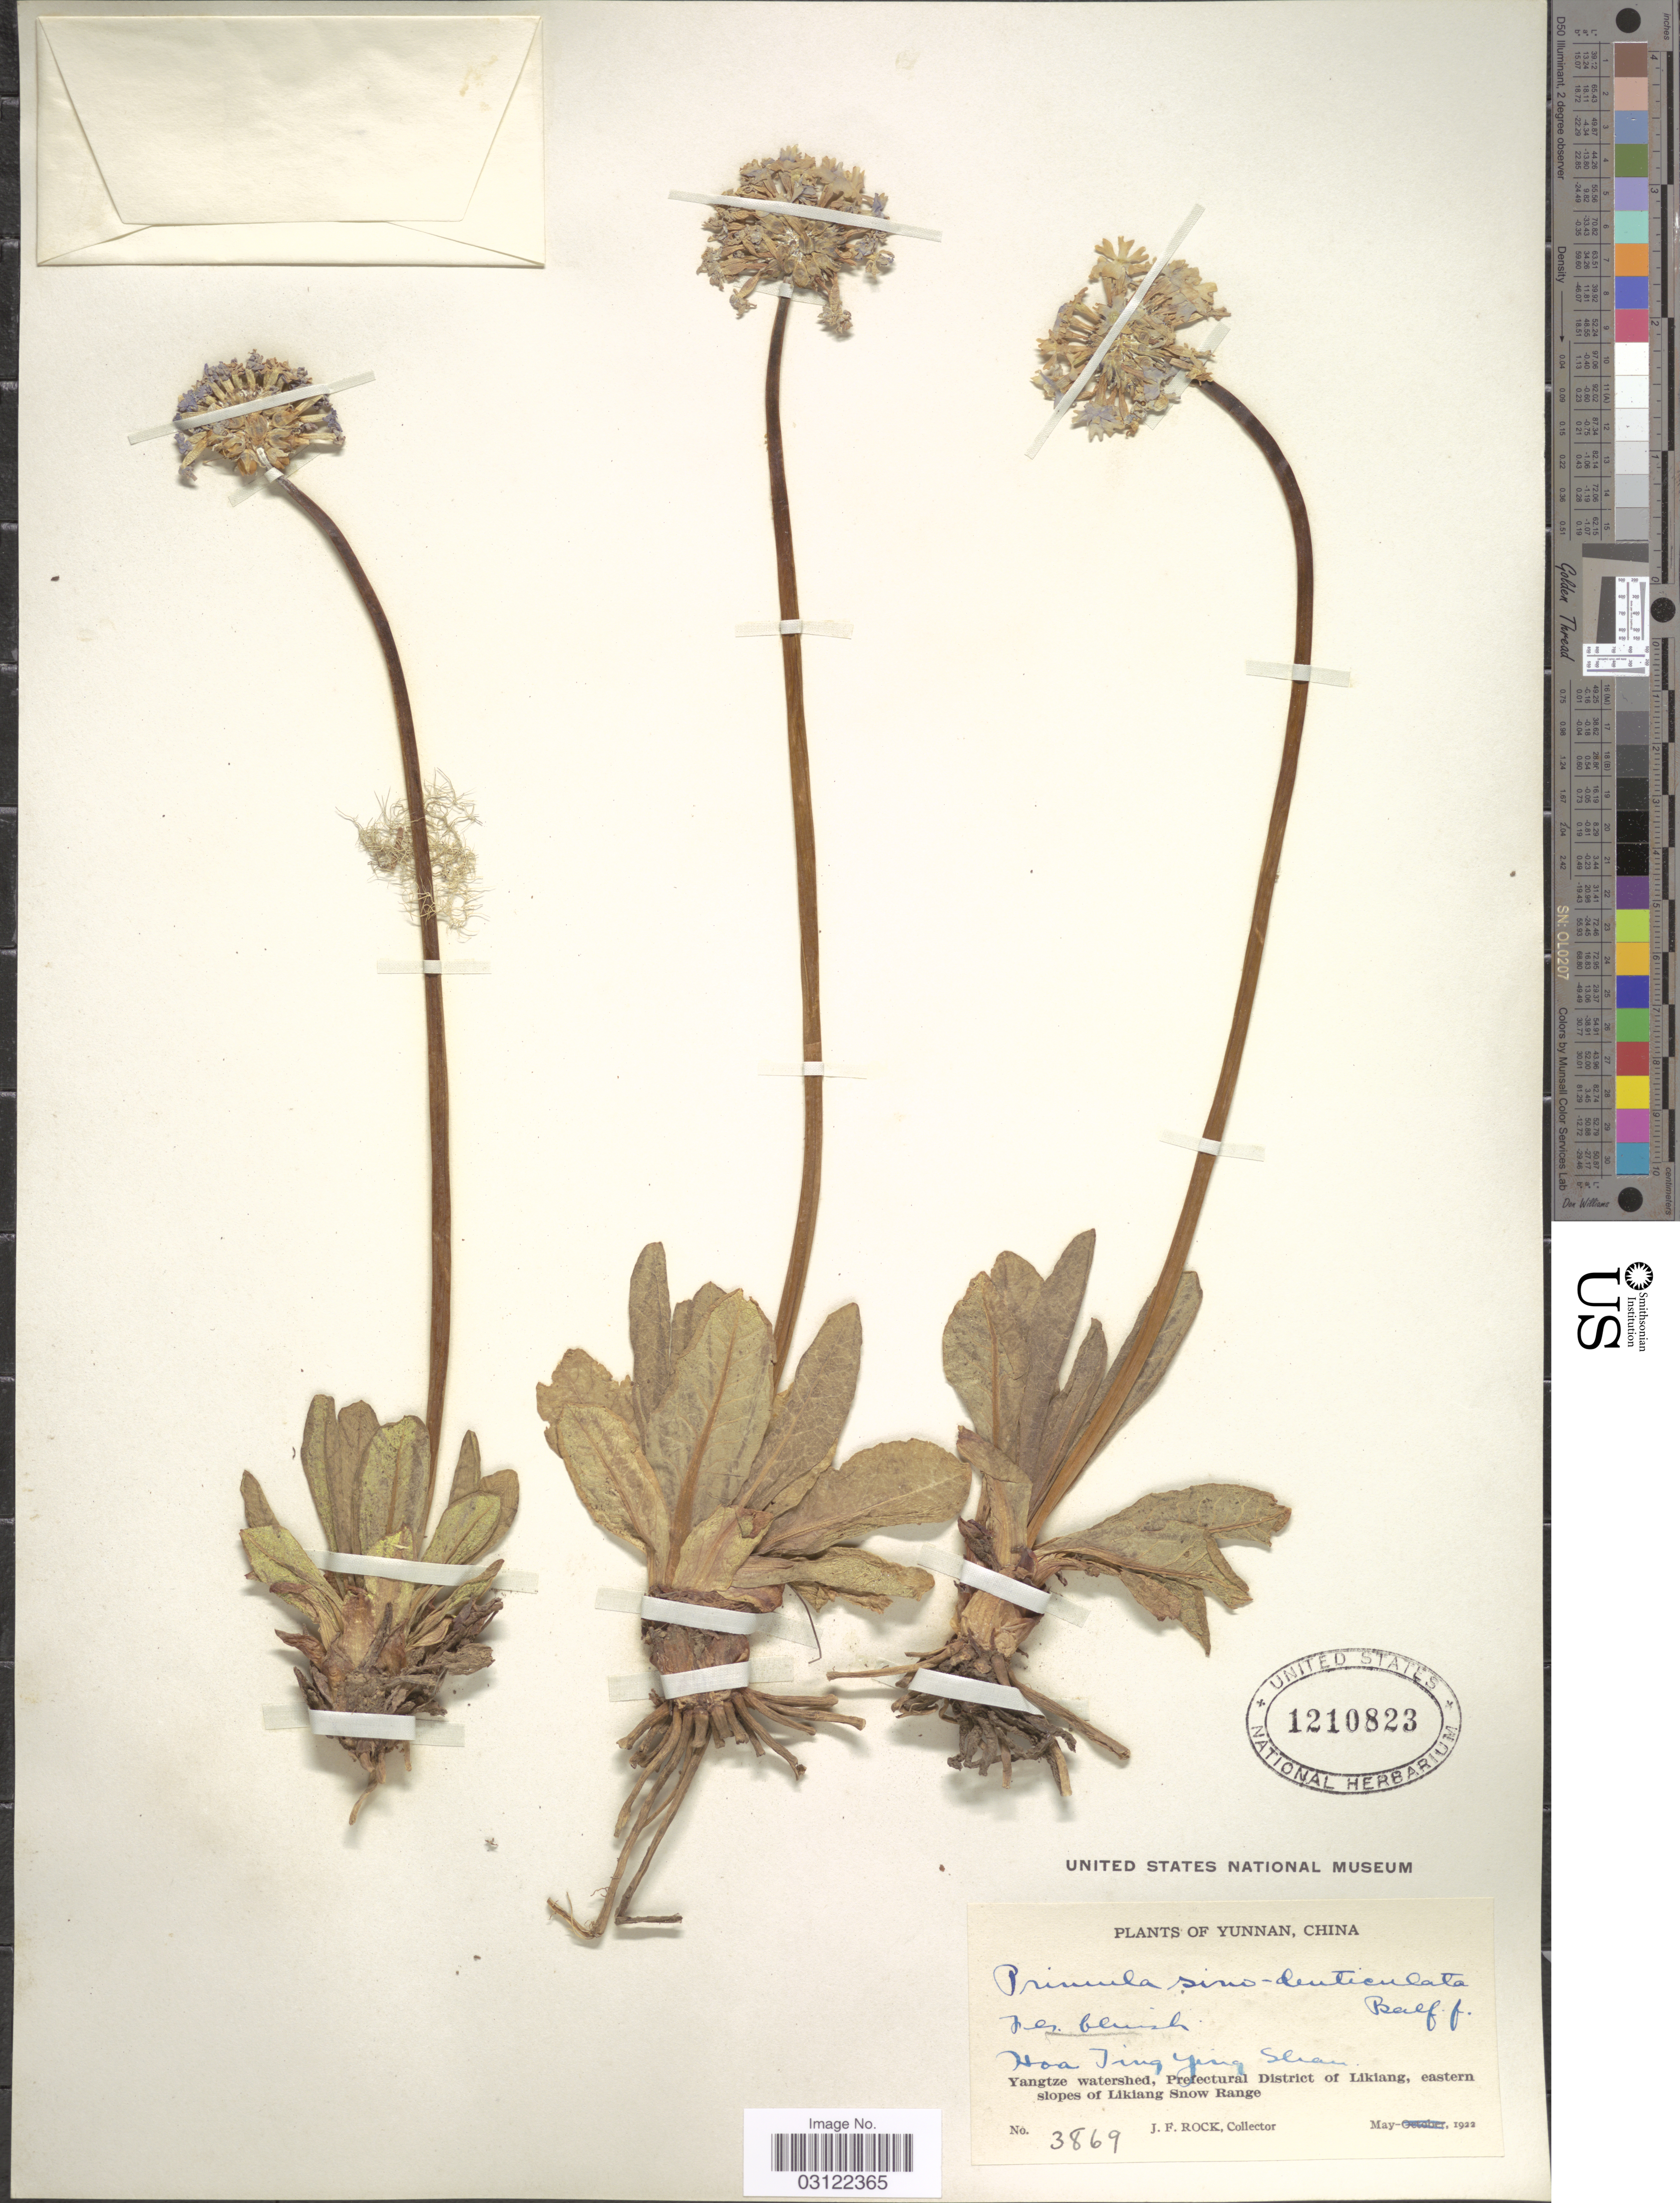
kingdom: Plantae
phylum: Tracheophyta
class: Magnoliopsida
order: Ericales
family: Primulaceae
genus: Primula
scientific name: Primula sino-denticulata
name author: Balf. f. & Forrest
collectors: J. Rock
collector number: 3869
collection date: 1922-05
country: China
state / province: Yunnan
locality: Hoa Ting Ying Shan. Yangtze watershed, Prefectural District of Likiang, eastern slopes of Likiang Snow Range.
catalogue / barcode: US 1210823